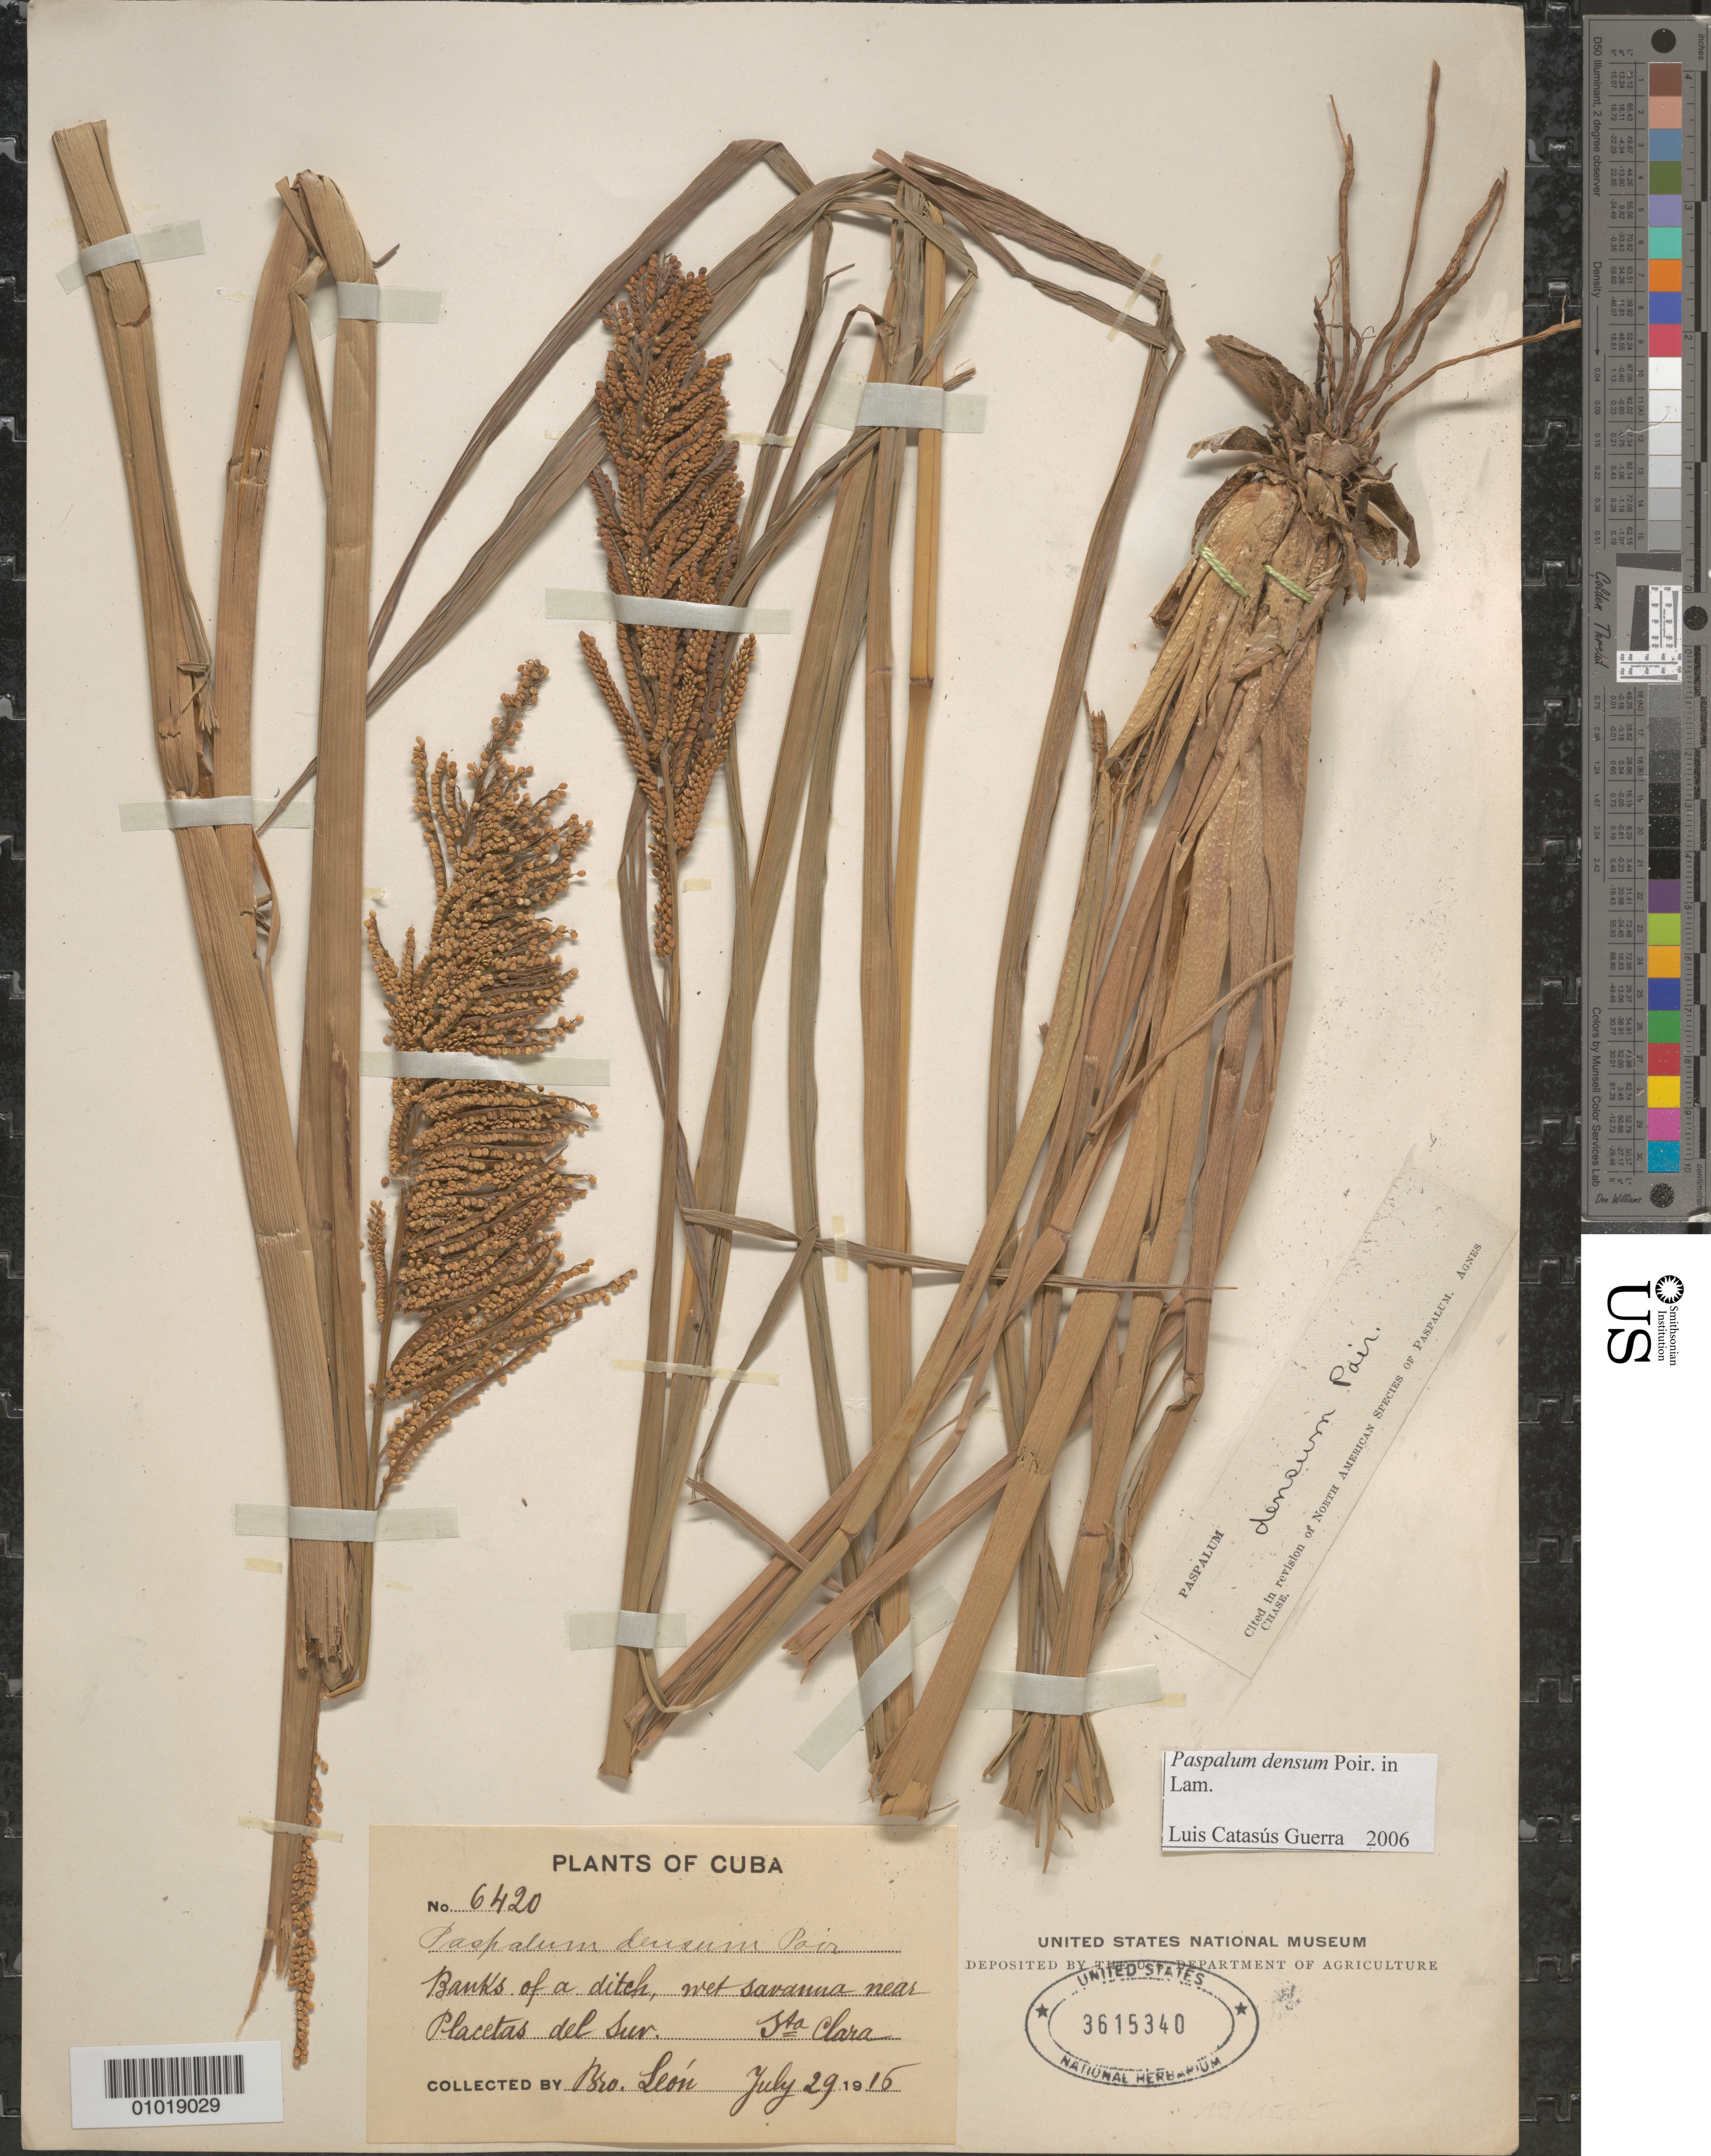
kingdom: Plantae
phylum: Tracheophyta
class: Liliopsida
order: Poales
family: Poaceae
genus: Paspalum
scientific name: Paspalum densum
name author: Poir.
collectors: Bro. León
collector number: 6420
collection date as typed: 29 Jul 1915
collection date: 1915-07-29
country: Cuba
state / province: Villa Clara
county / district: Santa Clara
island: Cuba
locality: near Placetas del Sur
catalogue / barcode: US 3615340